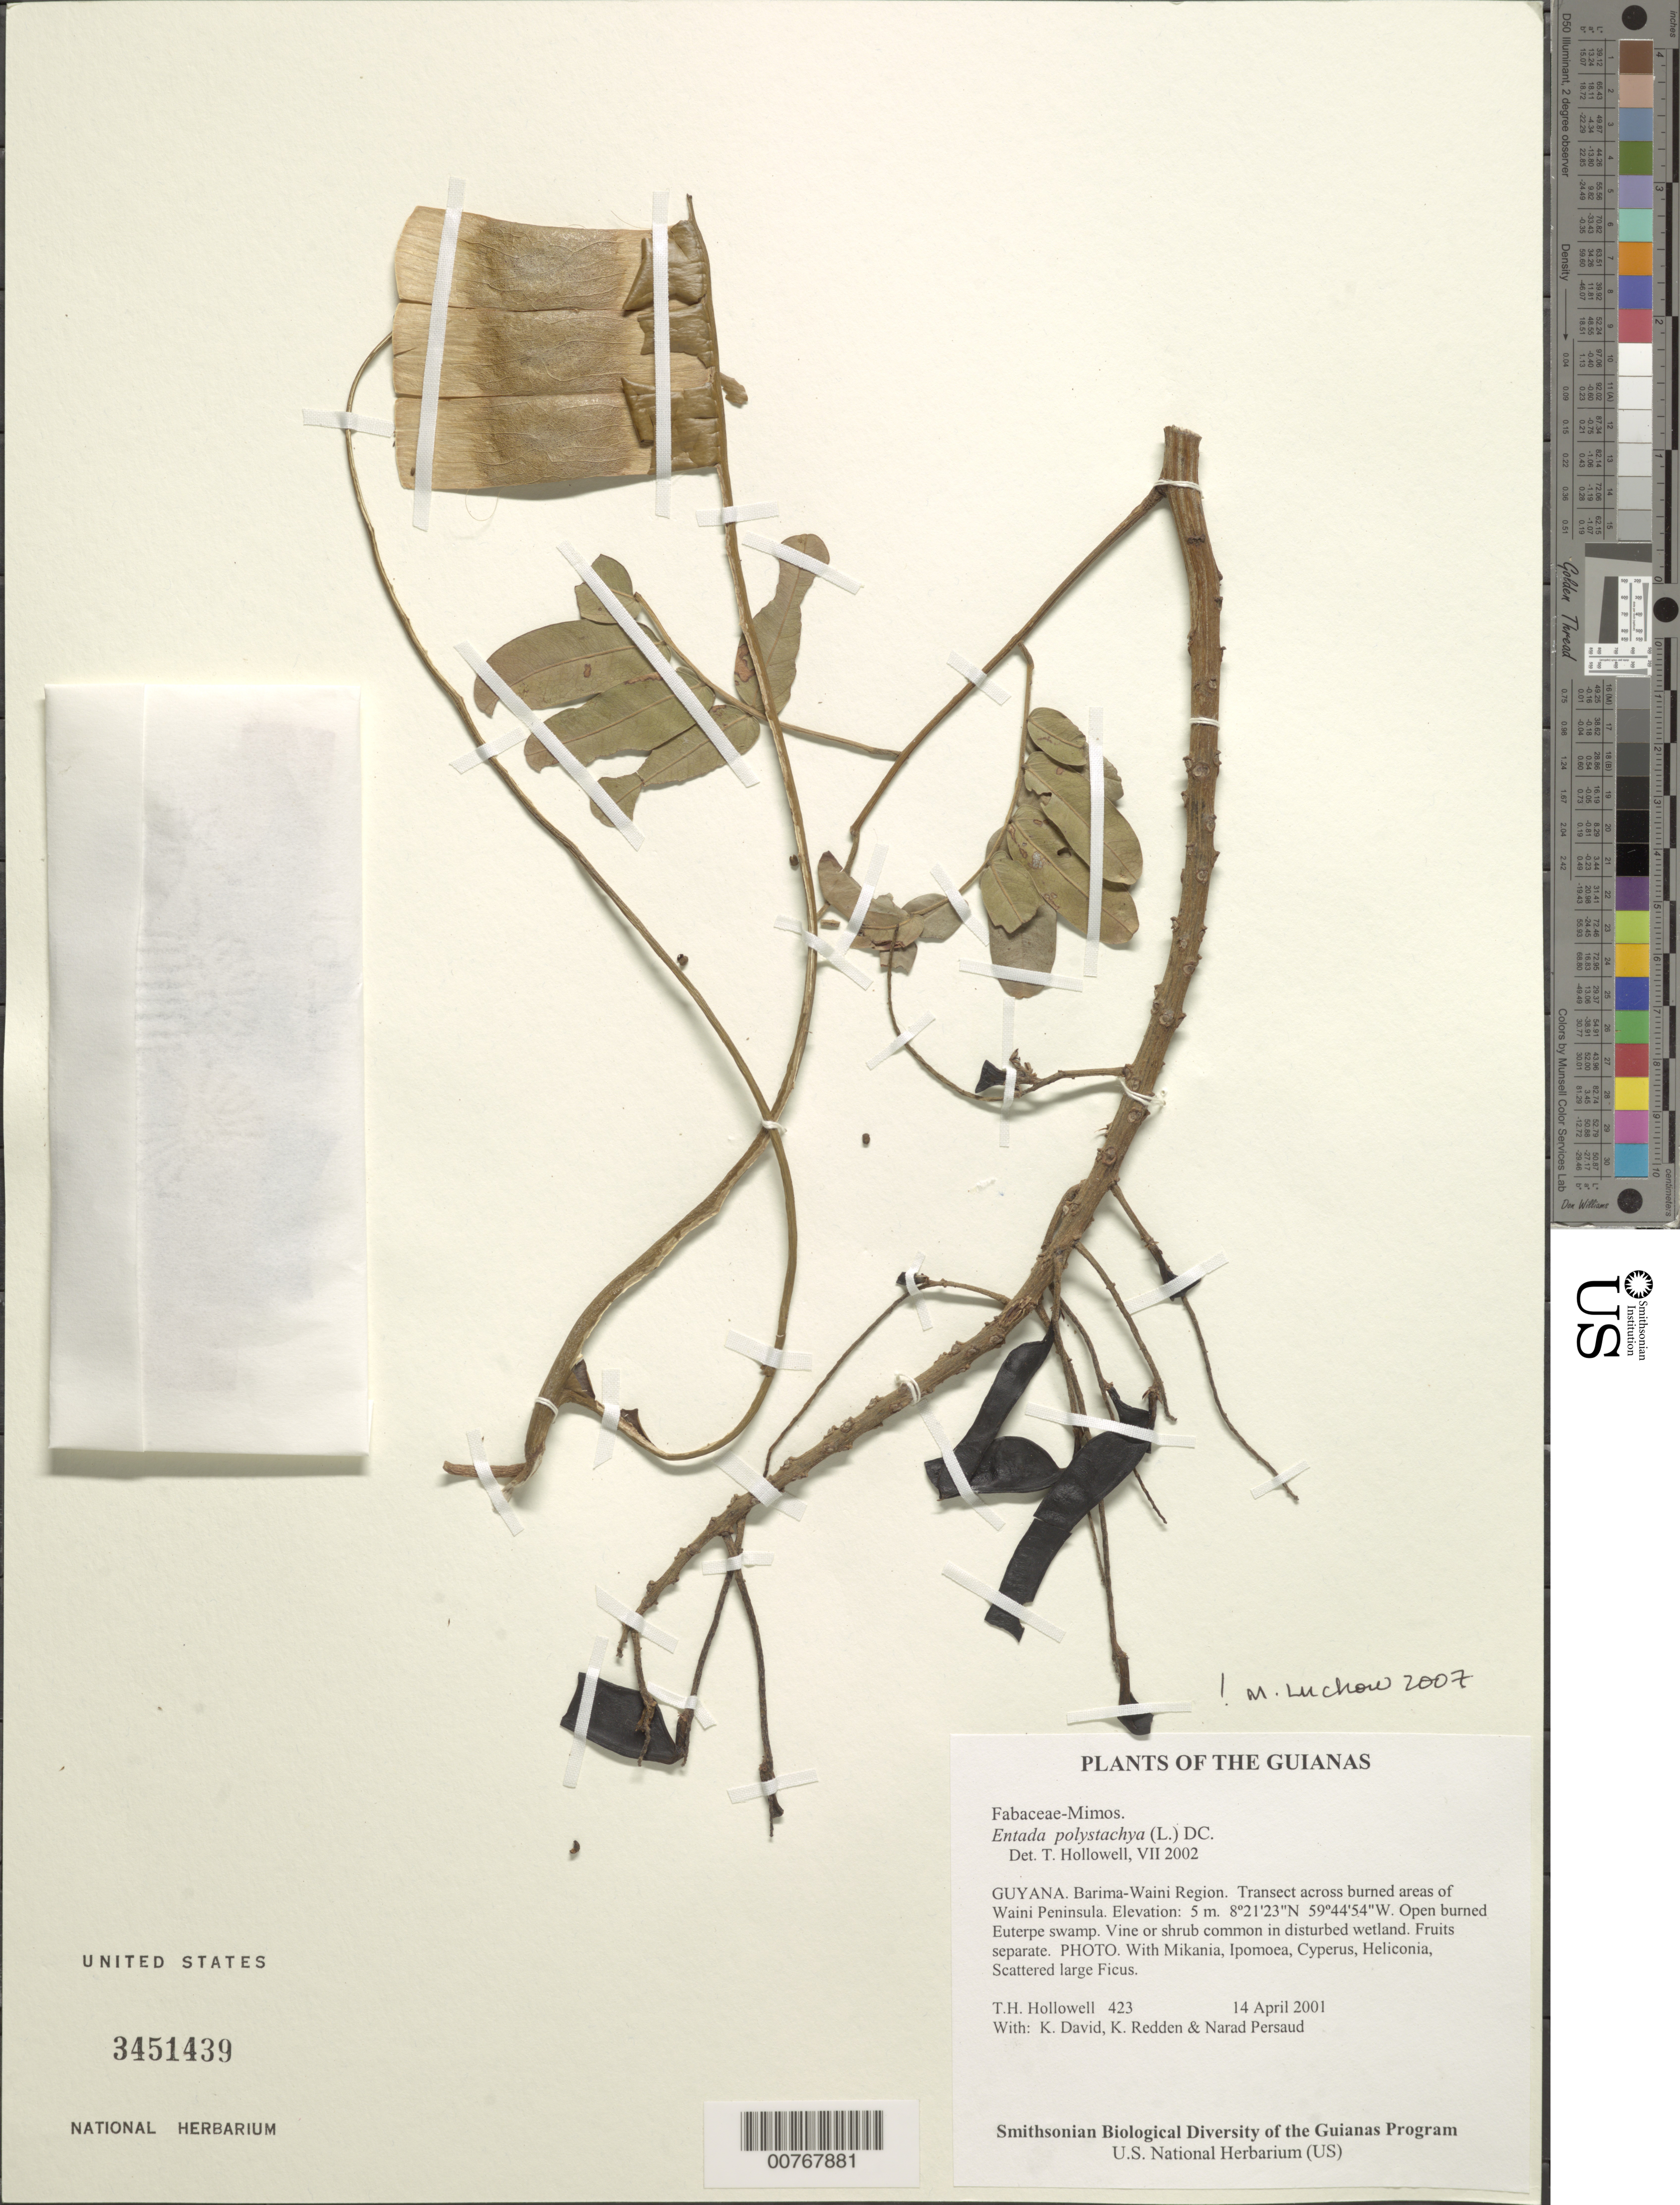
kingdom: Plantae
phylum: Tracheophyta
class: Magnoliopsida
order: Fabales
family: Fabaceae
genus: Entada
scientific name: Entada polystachya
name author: (L.) DC.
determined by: Luckow, M. A.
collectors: T. Hollowell, K. David, K. M. Redden & N. Persaud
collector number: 423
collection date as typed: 14 April 2001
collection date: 2001-04-14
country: Guyana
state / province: Barima-Waini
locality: Transect across burned areas of Waini Peninsula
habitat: Open burned Euterpe swamp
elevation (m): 5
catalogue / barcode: US 3451439